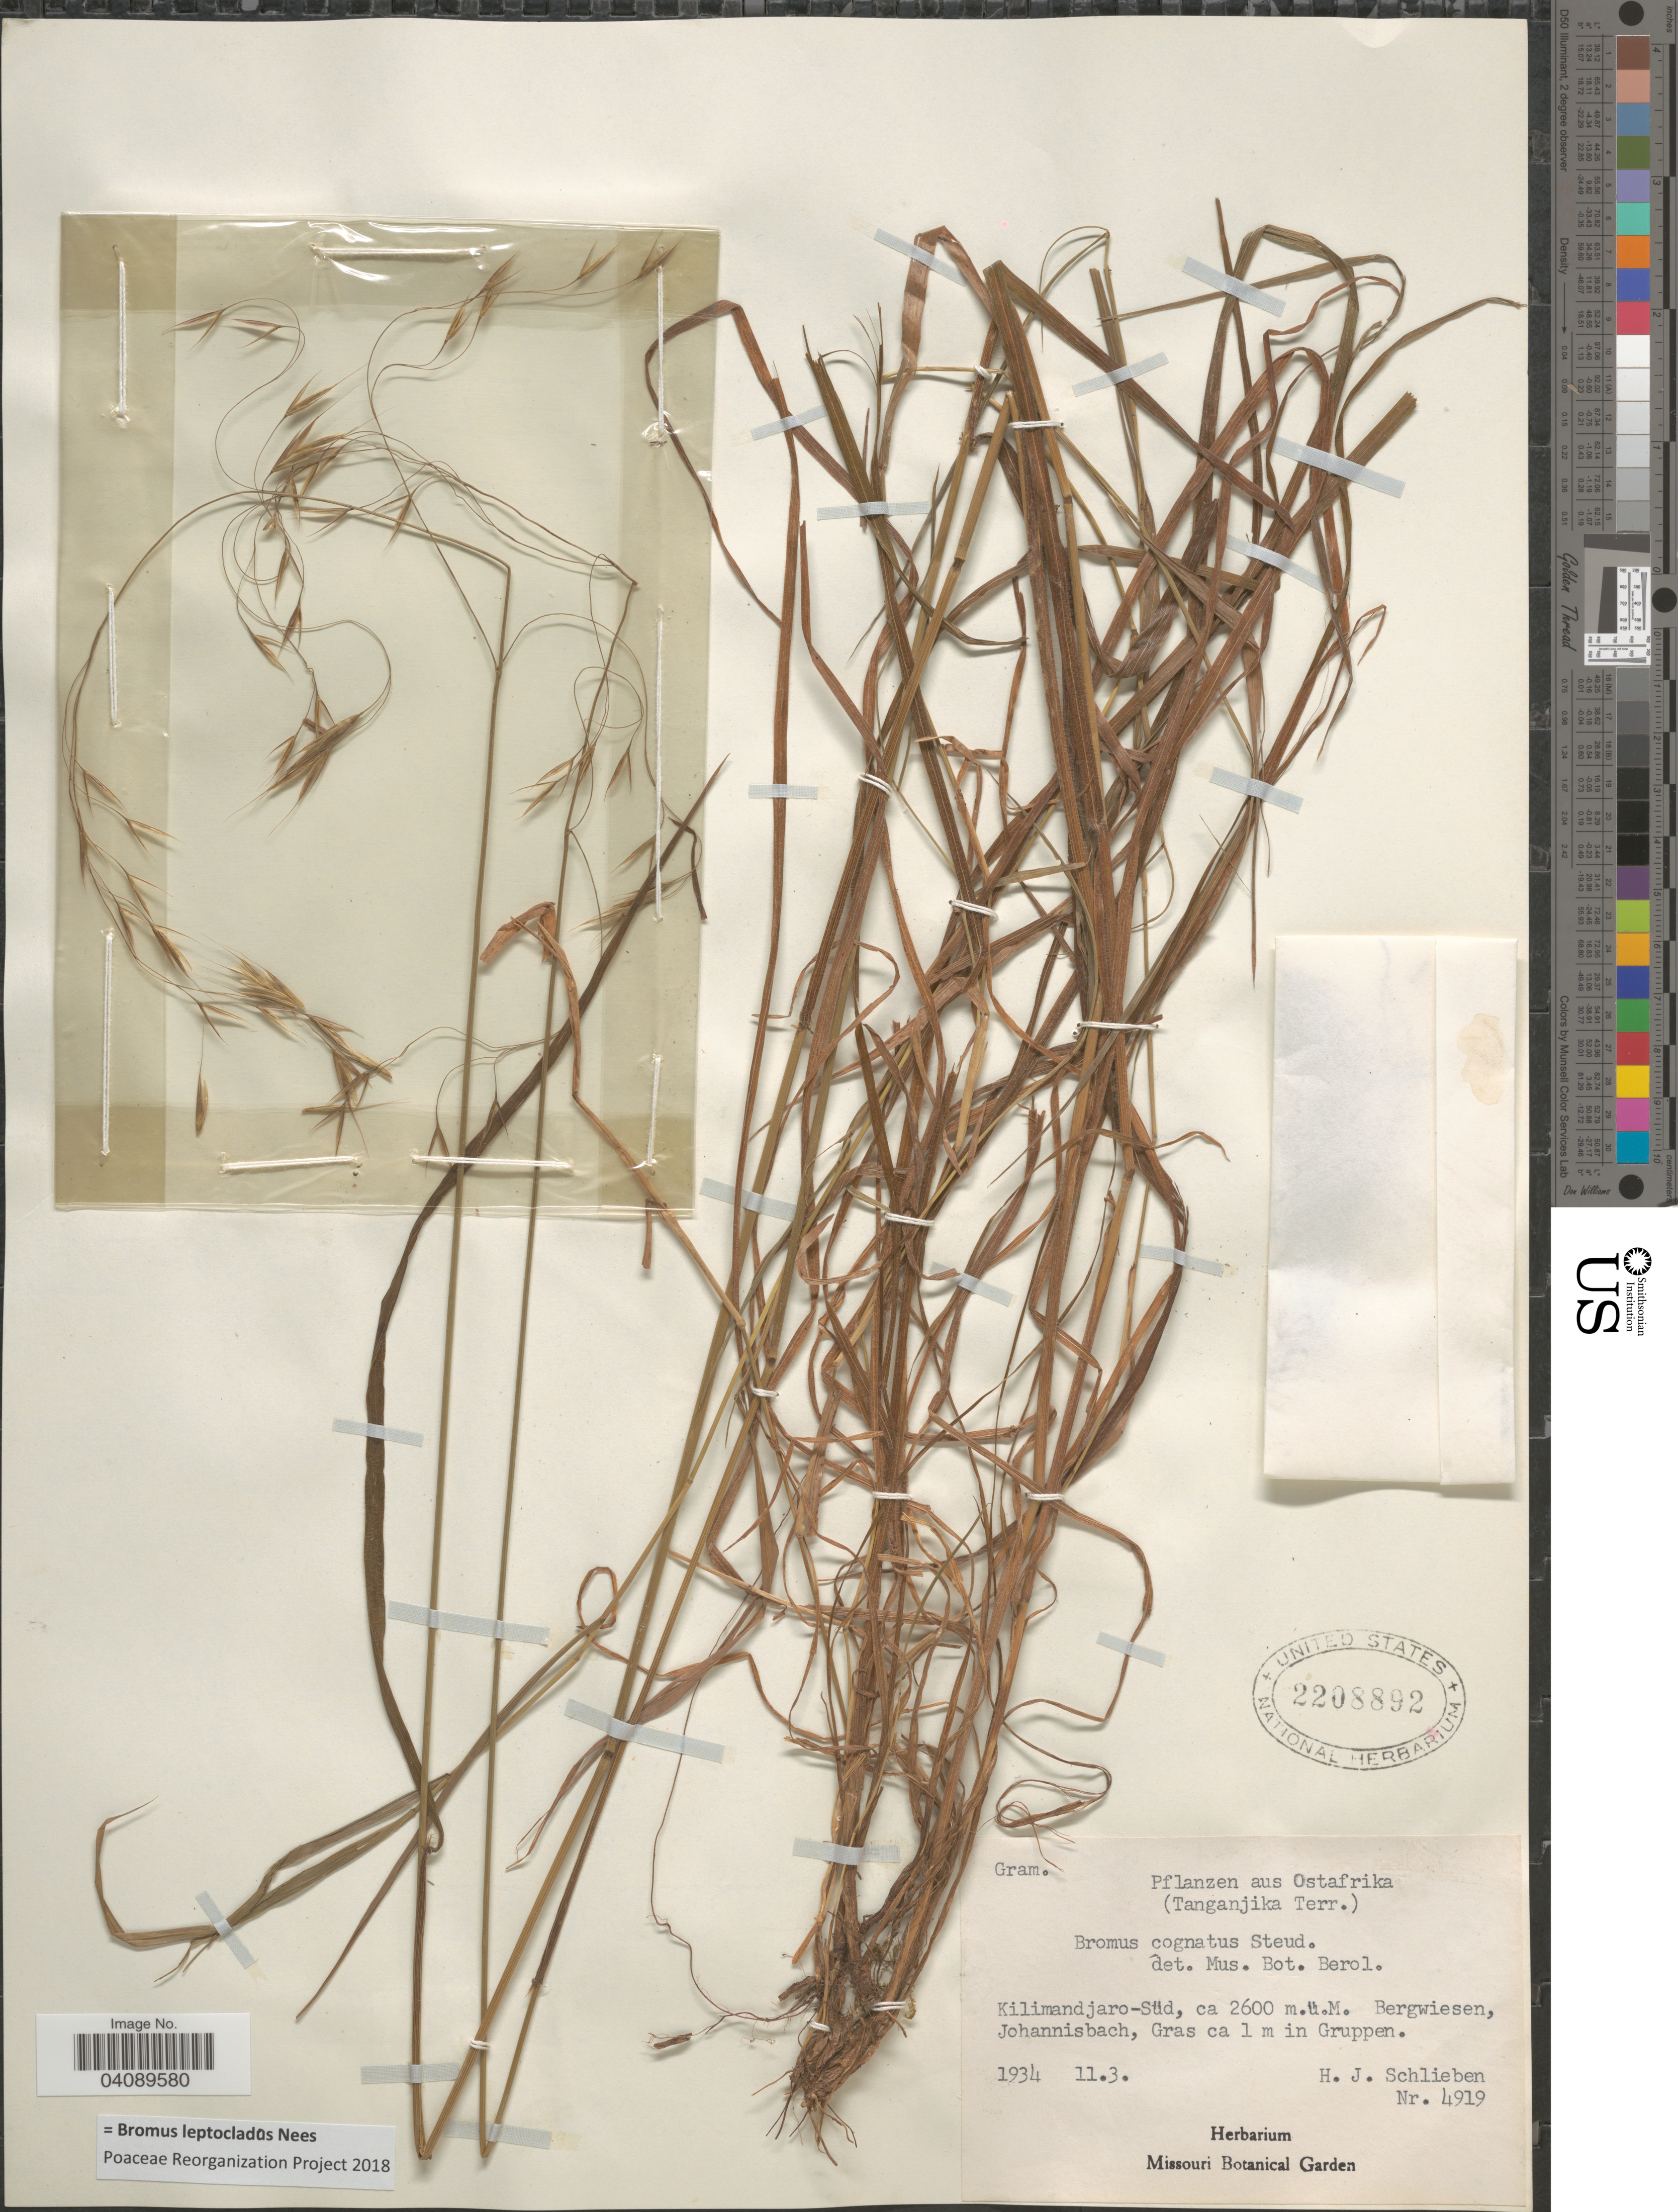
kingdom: Plantae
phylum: Tracheophyta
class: Liliopsida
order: Poales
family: Poaceae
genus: Bromus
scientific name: Bromus leptoclados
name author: Nees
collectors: H. J. Schlieben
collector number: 4919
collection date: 1934-03-11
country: Tanzania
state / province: Kilimanjaro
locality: Ostafrika. (Tanganjika Terr.). Kilimandjaro-Süd. Bergwiesen, Johannisbach.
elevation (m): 2600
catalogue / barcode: US 2208892